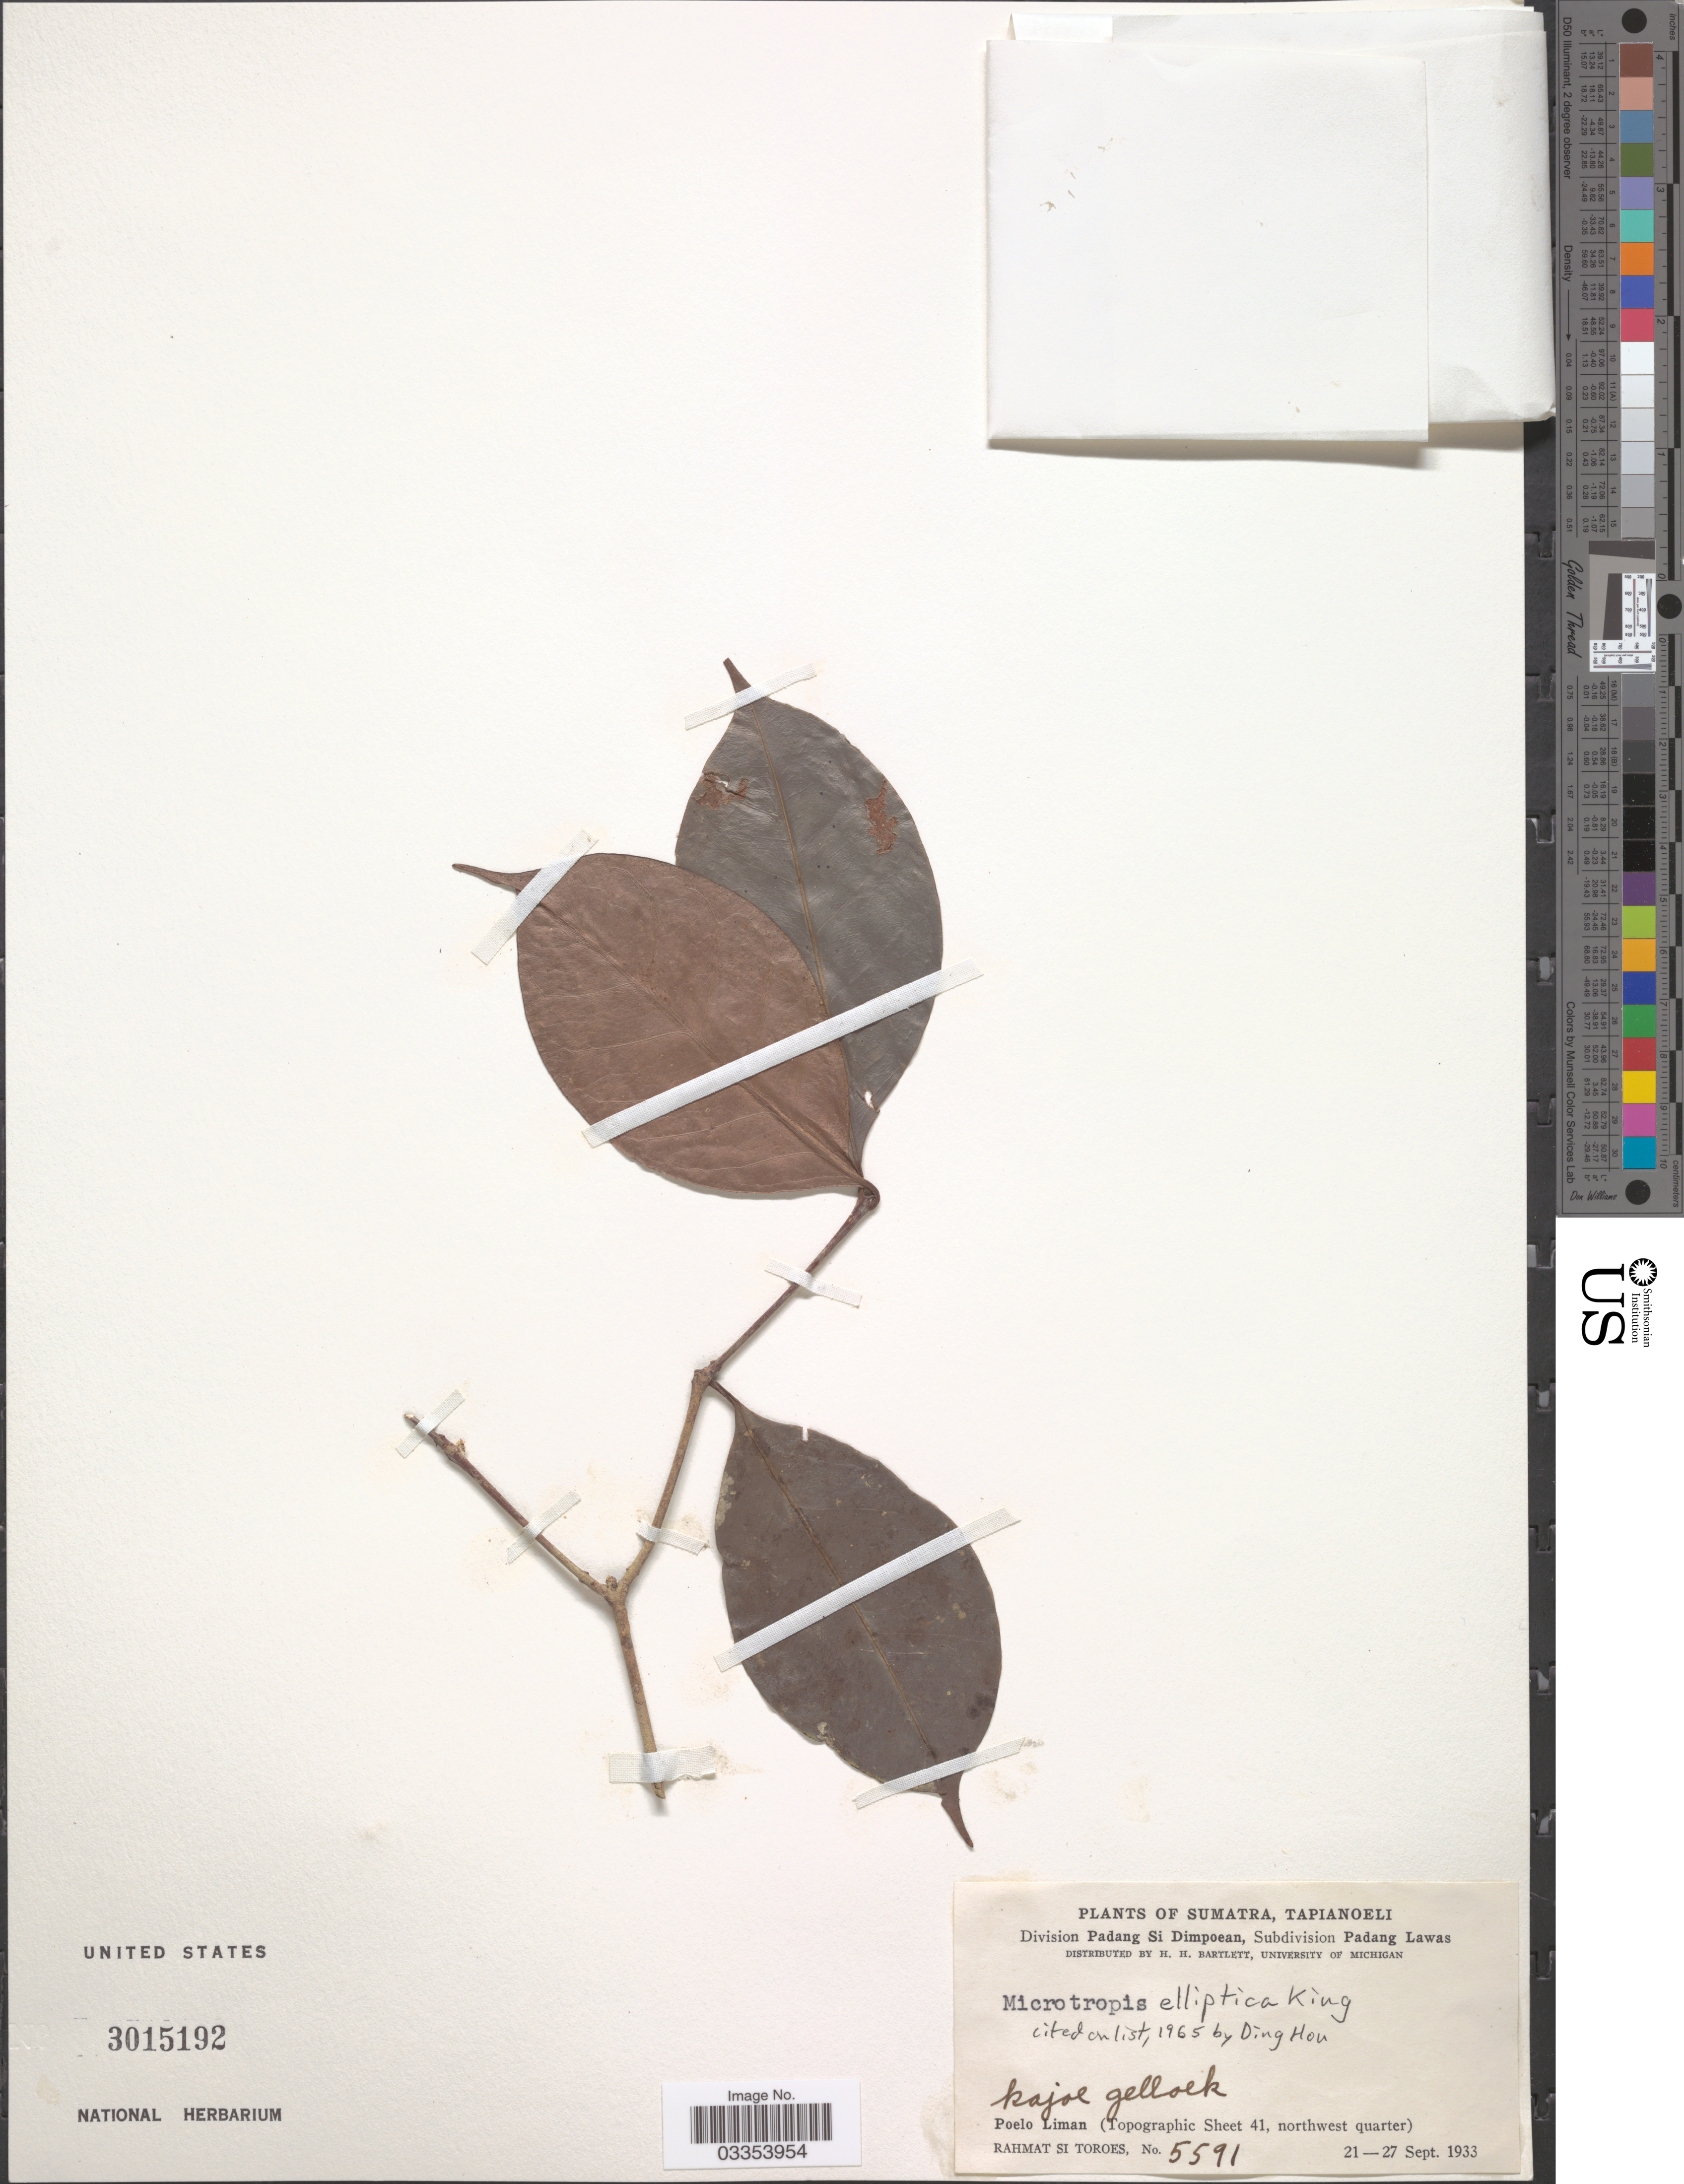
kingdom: Plantae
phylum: Tracheophyta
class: Magnoliopsida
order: Celastrales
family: Celastraceae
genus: Microtropis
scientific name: Microtropis elliptica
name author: King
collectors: Rahmat Si Boeea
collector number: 5591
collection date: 1933-09-21/1933-09-27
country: Indonesia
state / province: Sumatra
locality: Tapianoeli. Division Padang Si Dimpoean, Subdivision Padang Lawas. Kajol gellock. [unsure placement] Poelo Liman (Topographic Sheet 41, northwest quarter).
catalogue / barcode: US 3015192